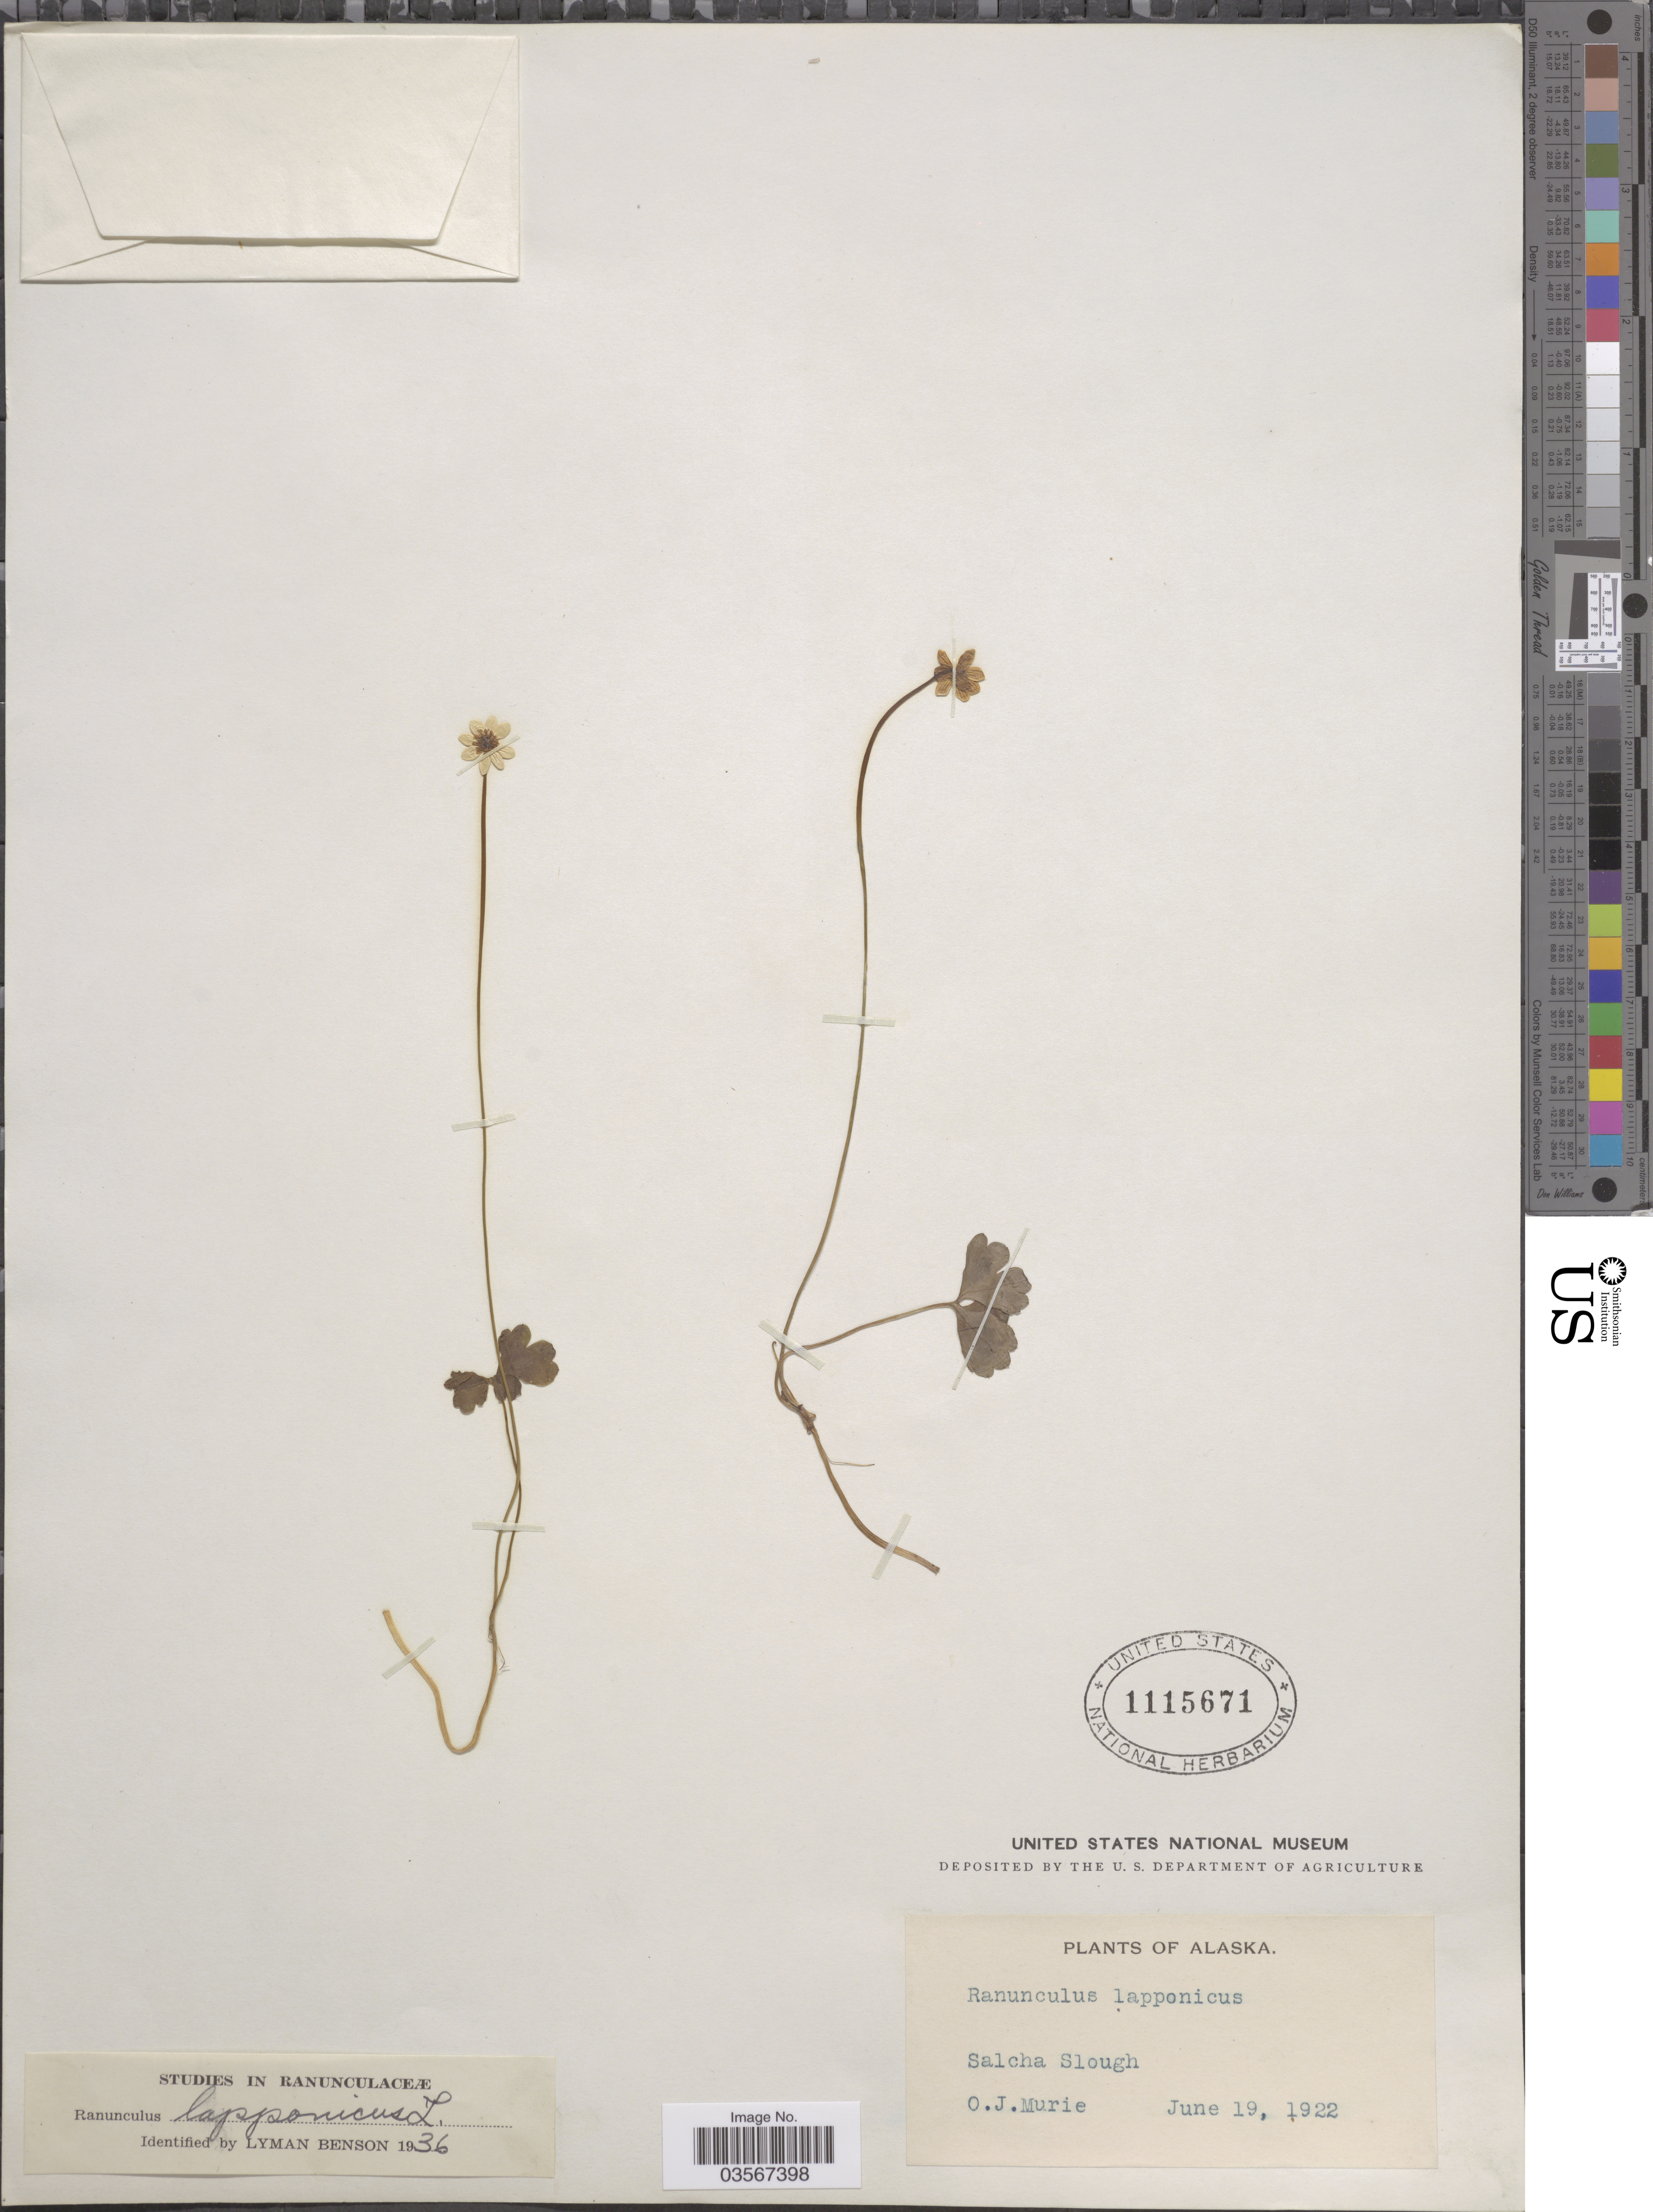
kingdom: Plantae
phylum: Tracheophyta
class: Magnoliopsida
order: Ranunculales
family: Ranunculaceae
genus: Ranunculus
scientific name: Ranunculus lapponicus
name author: L.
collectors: O. Murie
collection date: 1922-06-19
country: United States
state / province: Alaska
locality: Salcha Slough.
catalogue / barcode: US 1115671